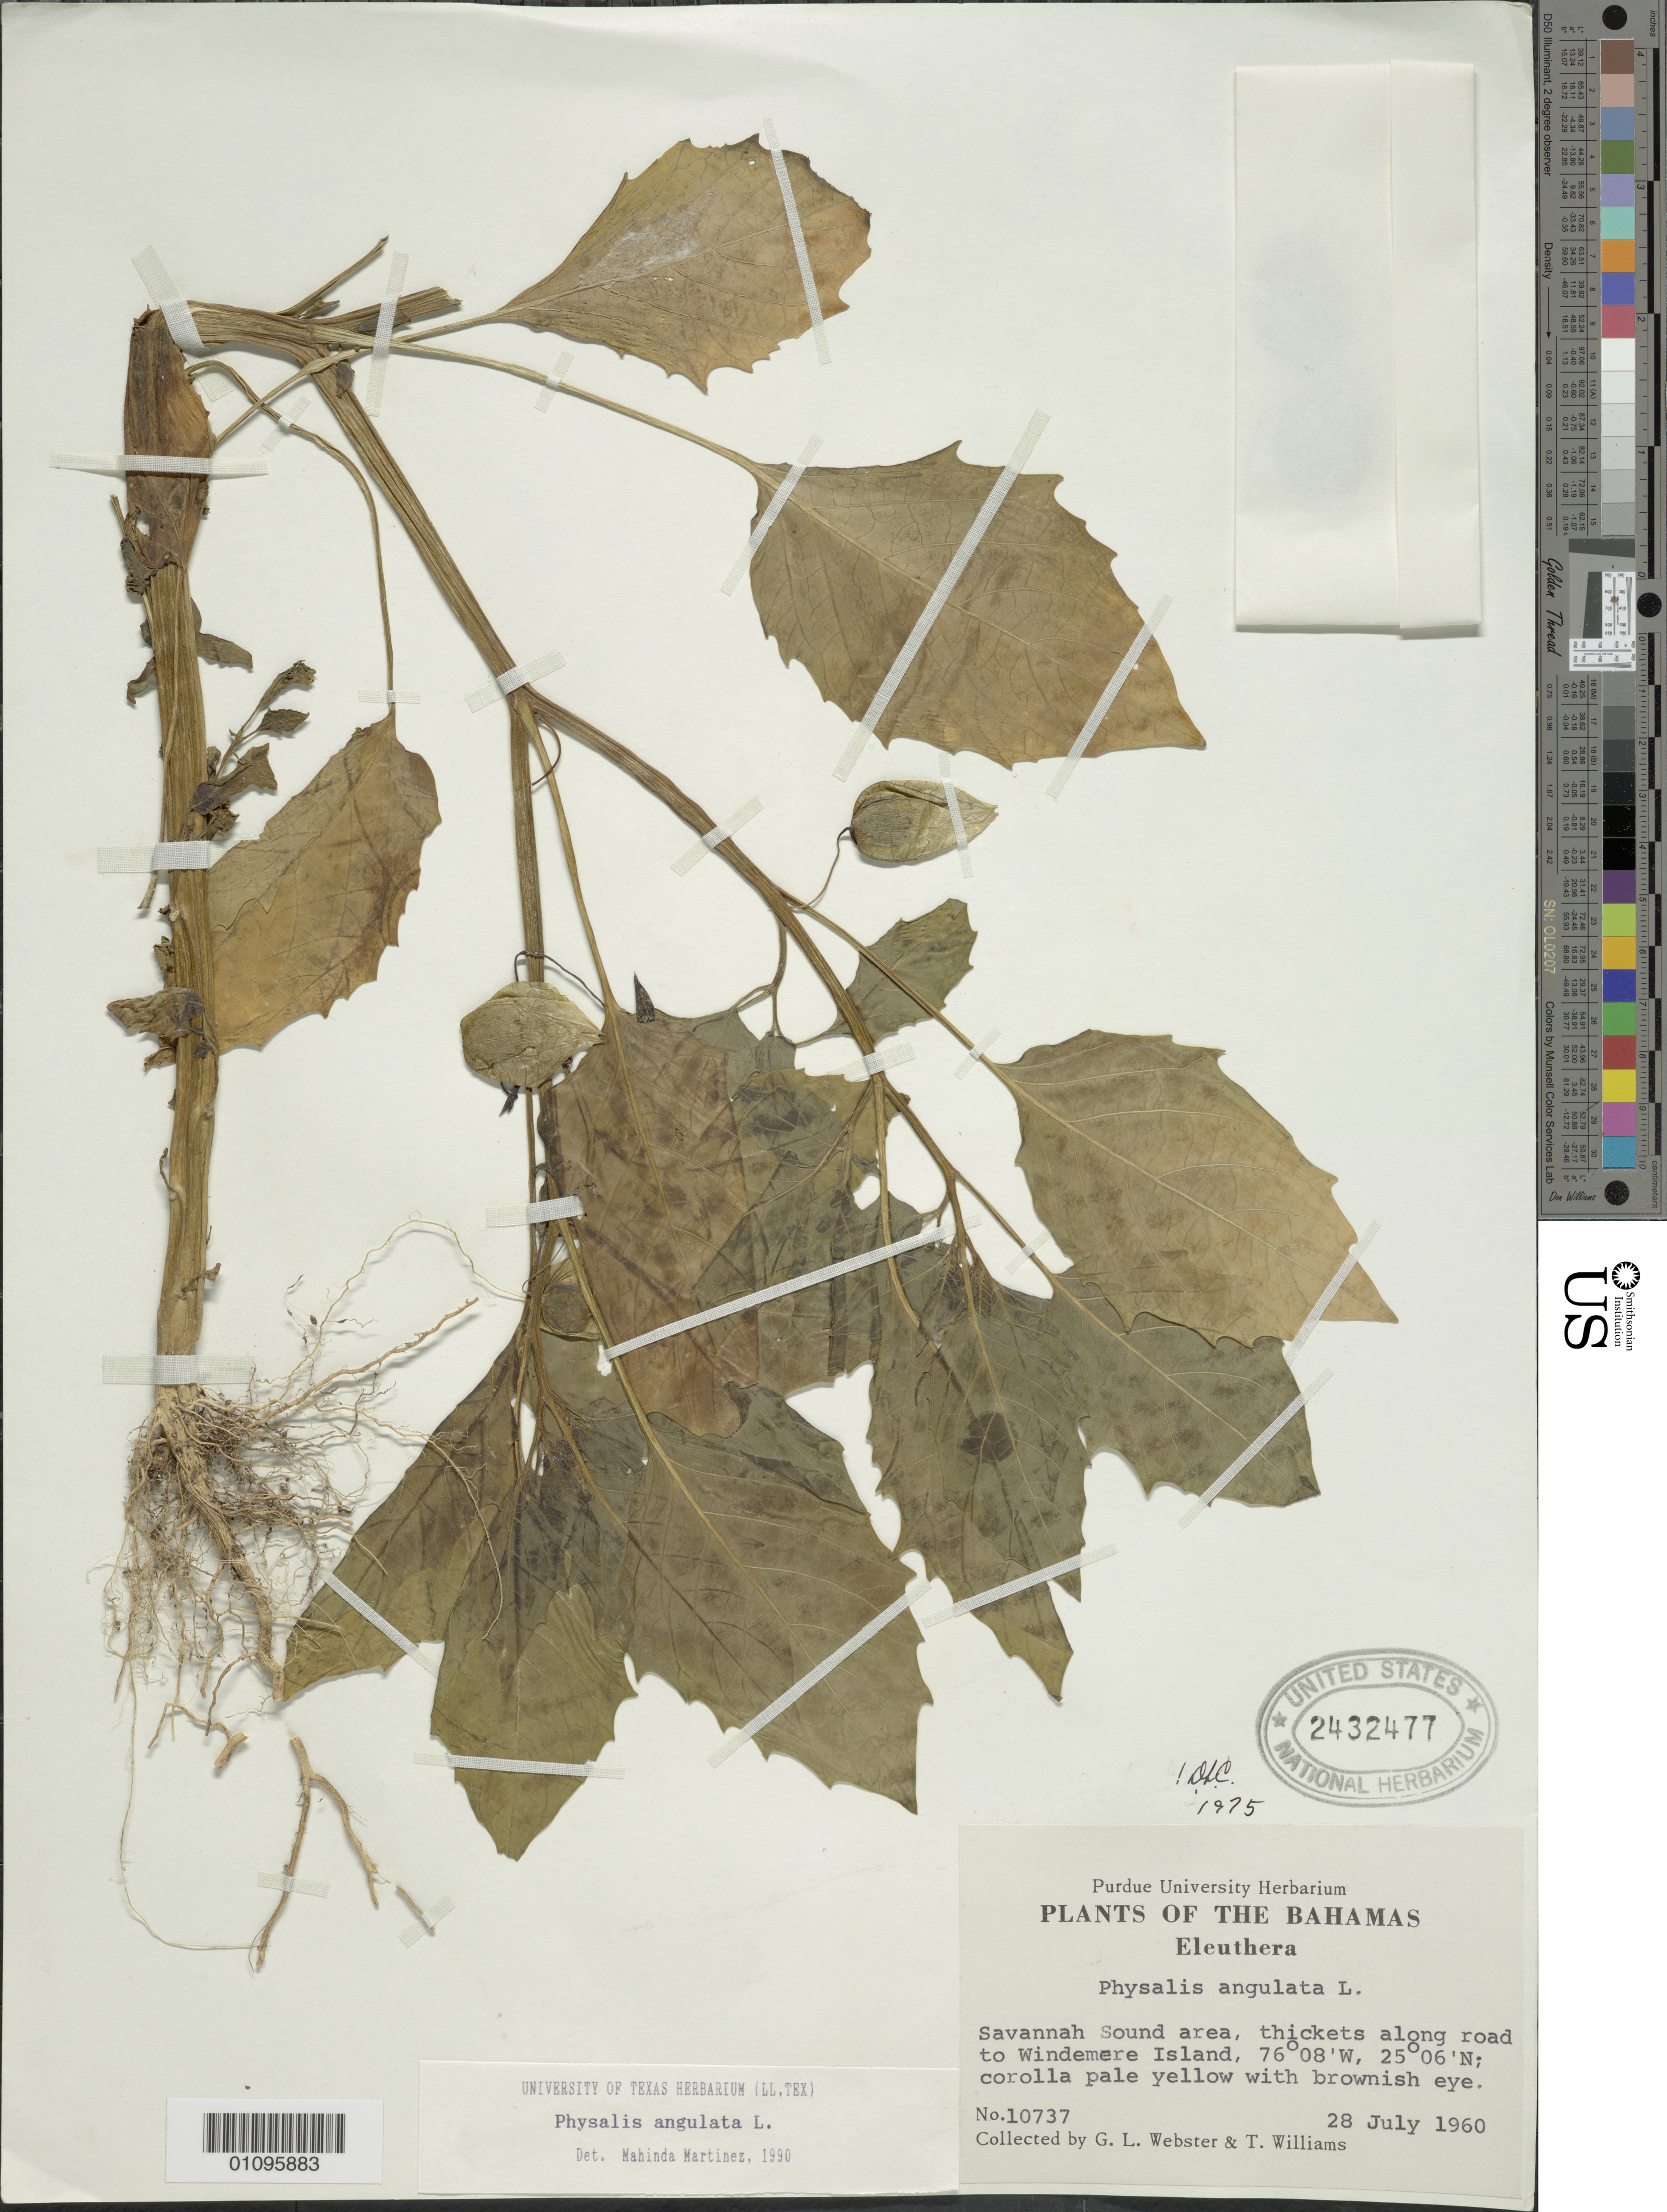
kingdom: Plantae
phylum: Tracheophyta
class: Magnoliopsida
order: Solanales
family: Solanaceae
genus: Physalis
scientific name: Physalis angulata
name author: L.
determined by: Martinez, M.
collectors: G. L. Webster & T. Williams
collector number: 10737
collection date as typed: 28 Jul 1960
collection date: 1960-07-28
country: Bahamas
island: Eleuthera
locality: Savanna Sound area, along road to Windemere Island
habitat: Thickets along road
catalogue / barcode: US 2432477